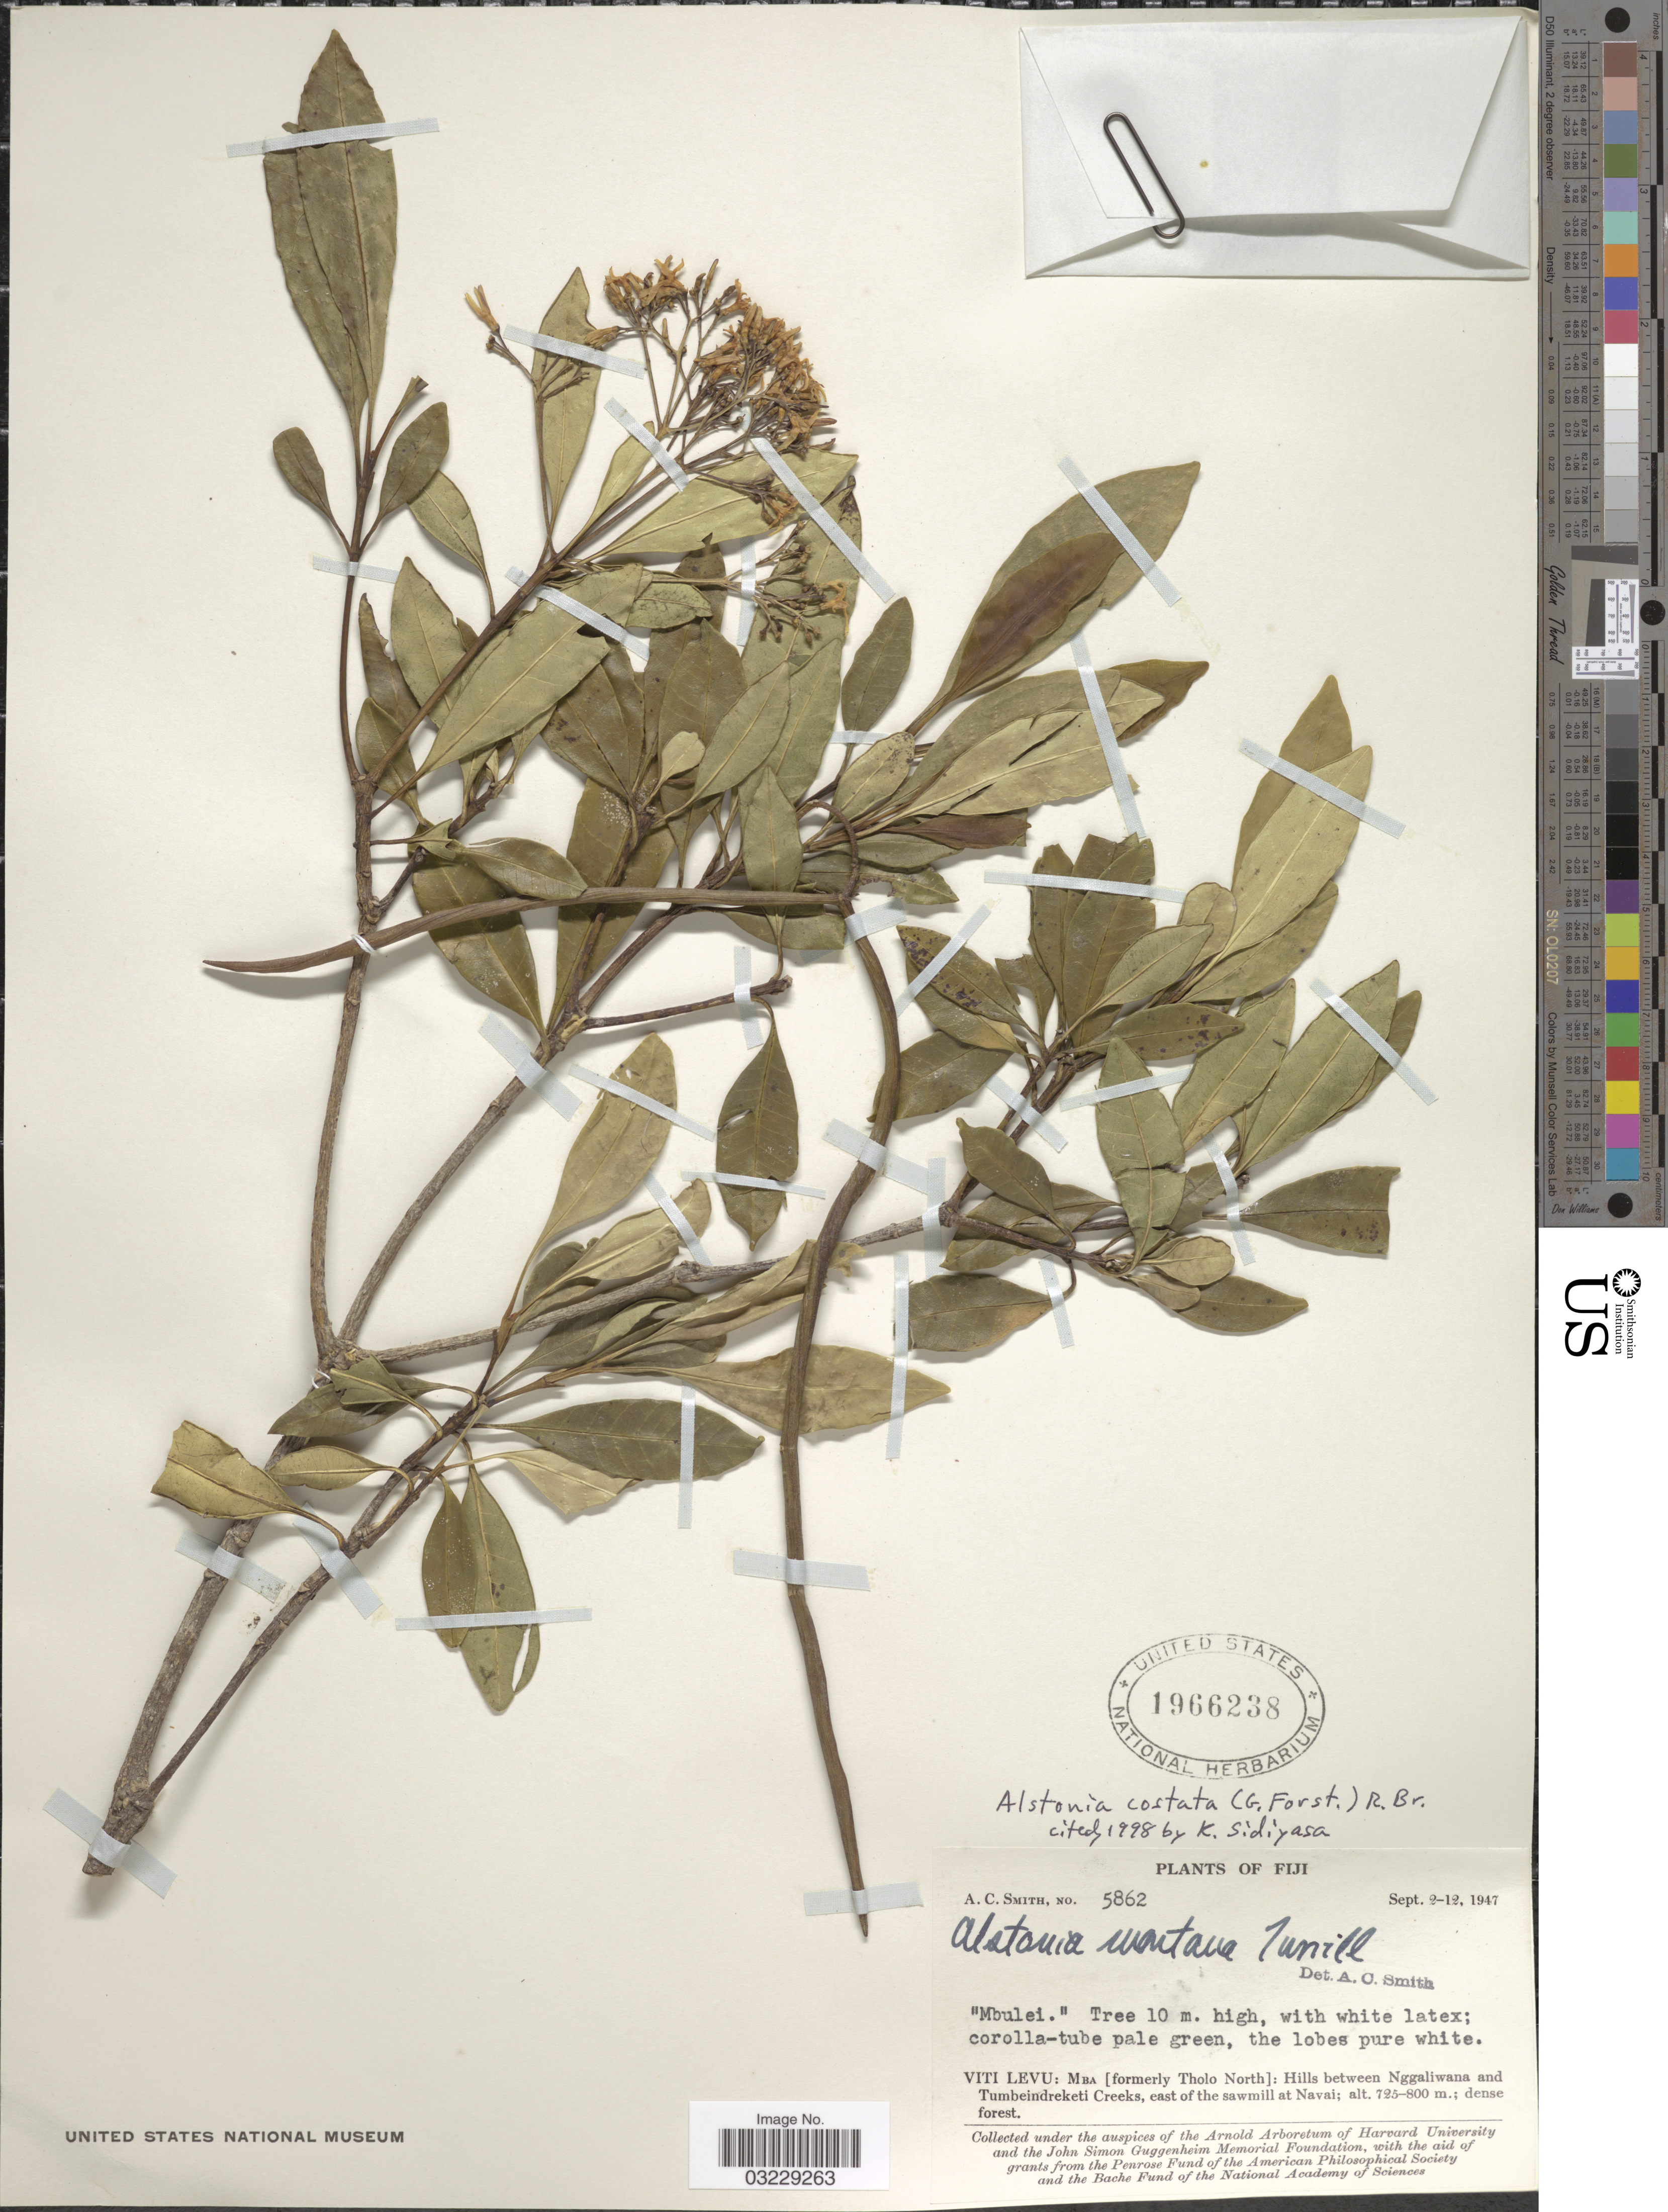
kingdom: Plantae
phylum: Tracheophyta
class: Magnoliopsida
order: Gentianales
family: Apocynaceae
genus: Alstonia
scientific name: Alstonia costata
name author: (G. Forst.) R. Br.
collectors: A. C. Smith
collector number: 5862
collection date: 1947-09-02/1947-09-12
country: Fiji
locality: Viti Levu: Mba [formerly Tholo North]: Hills between Nggaliwana and Tumbeindreketi Creeks, east of the sawmill at Navai.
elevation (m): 725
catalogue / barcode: US 1966238